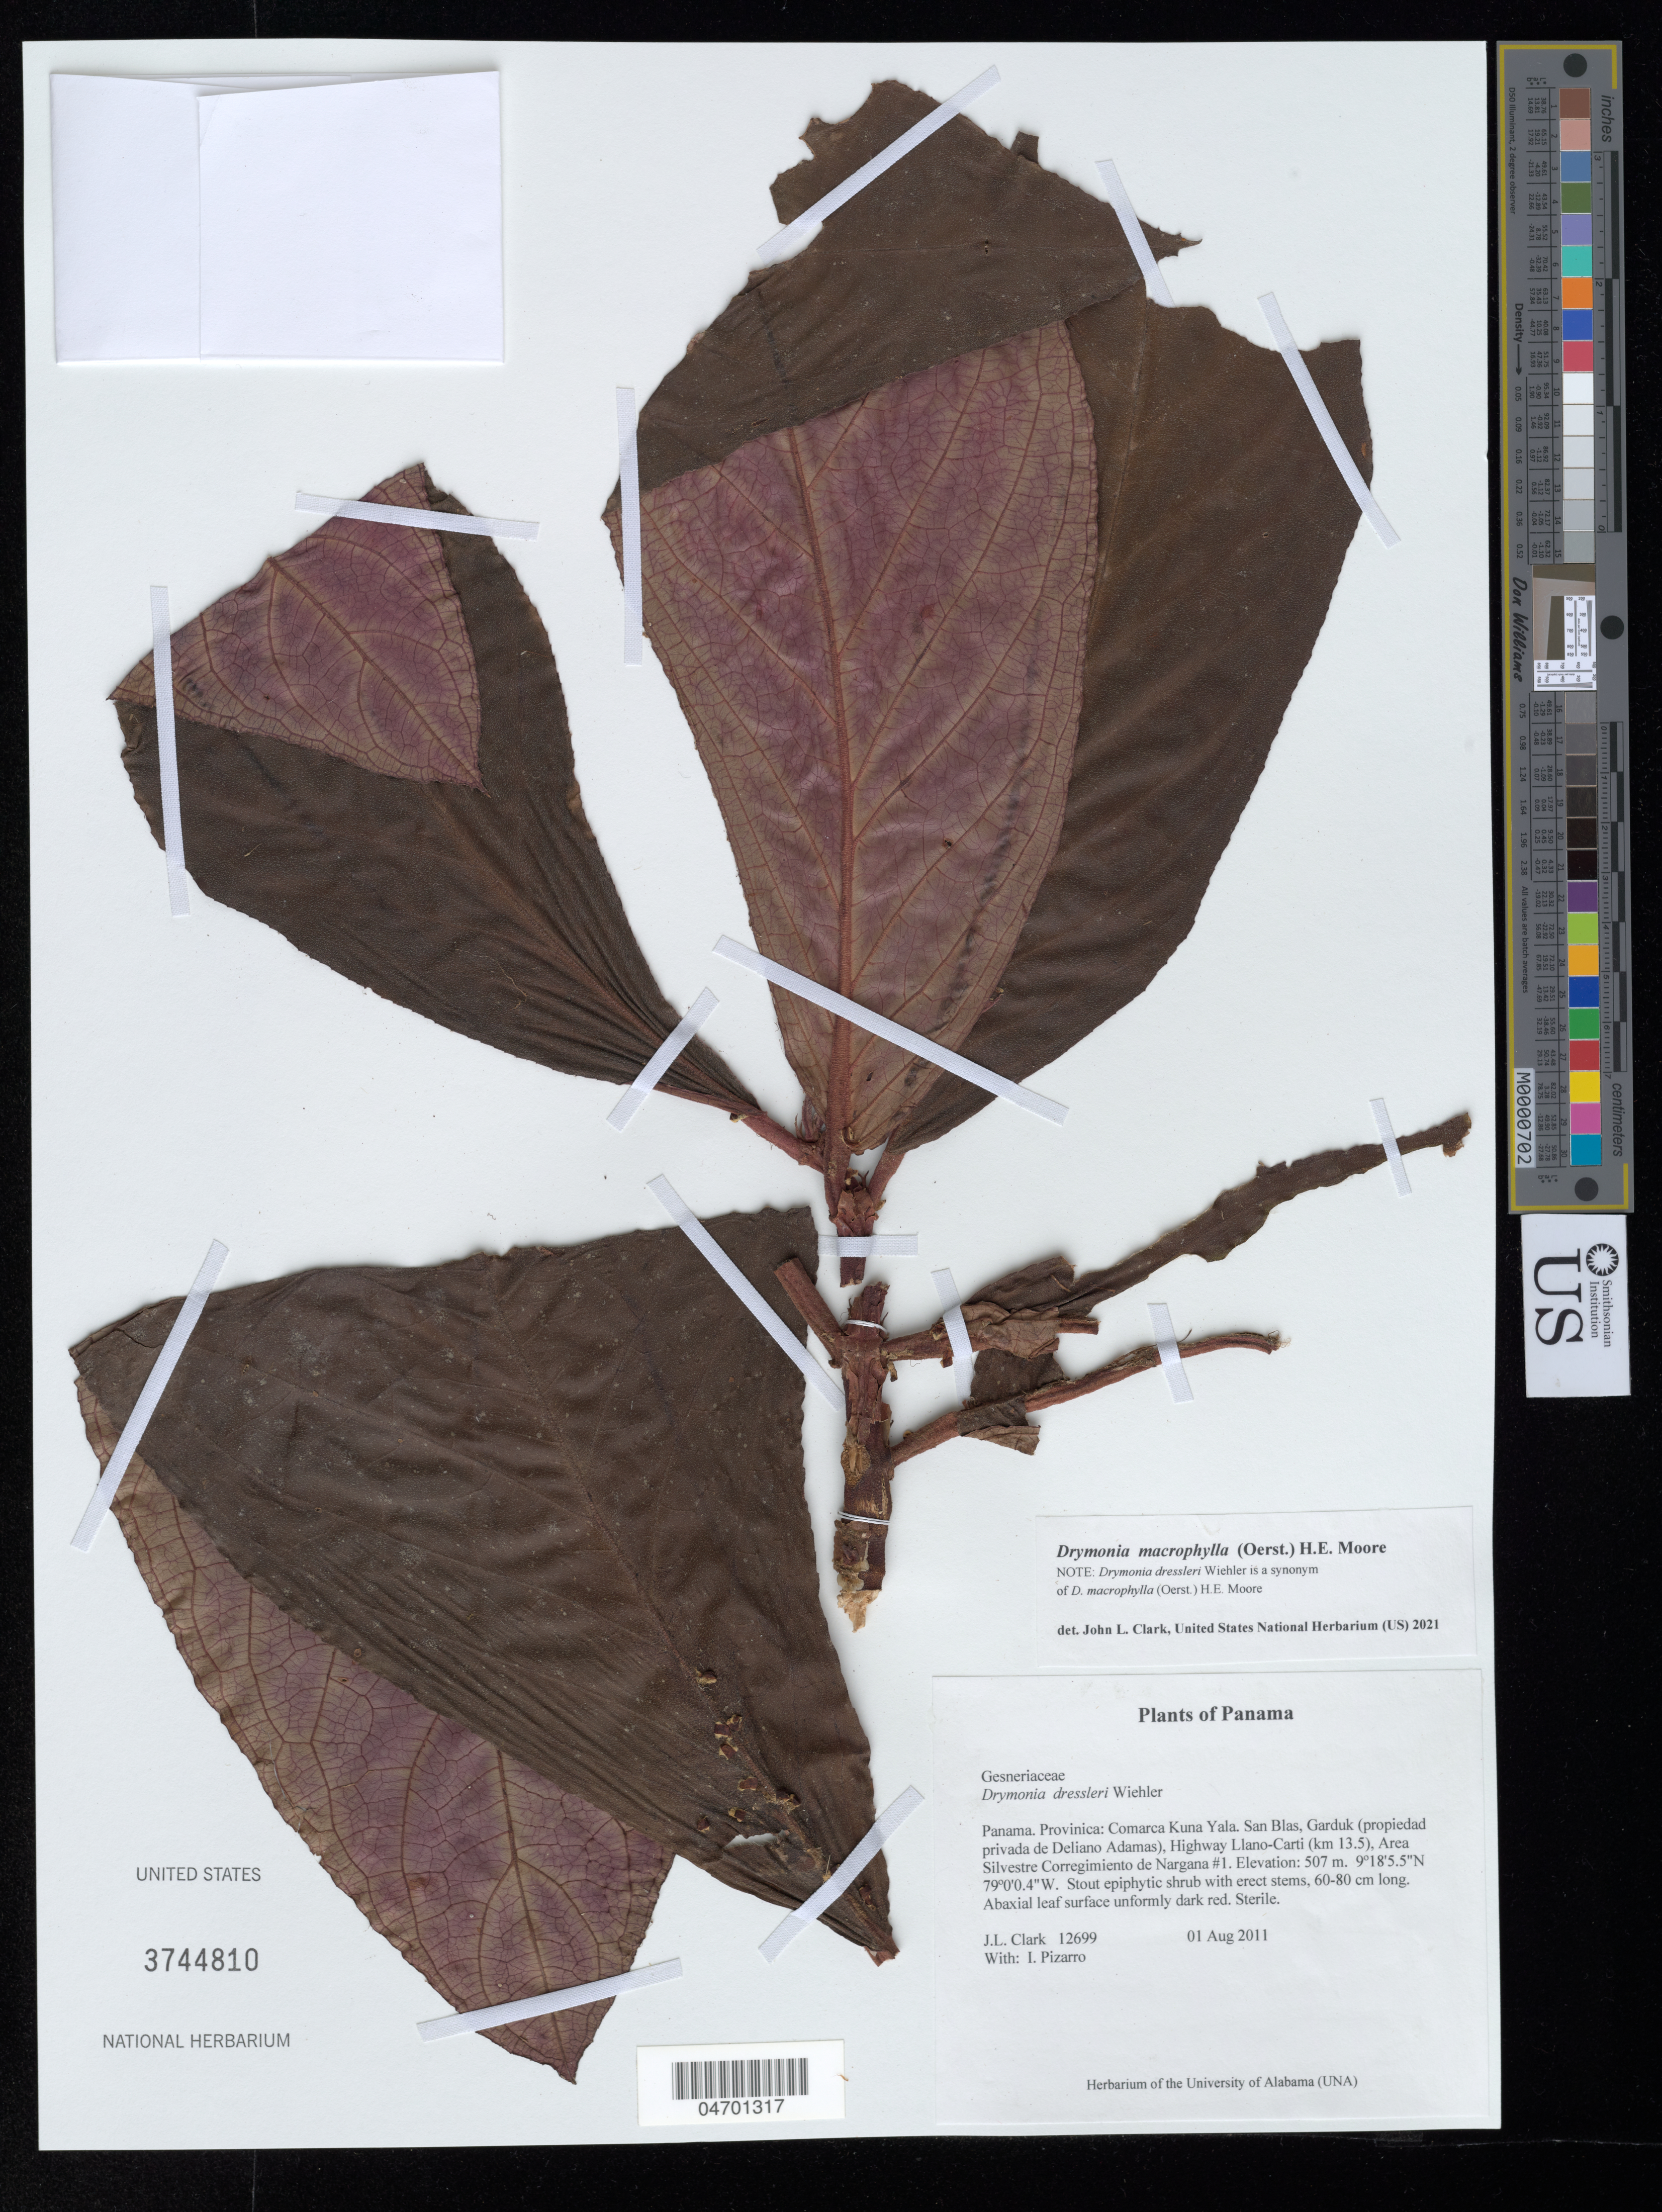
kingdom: Plantae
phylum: Tracheophyta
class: Magnoliopsida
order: Lamiales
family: Gesneriaceae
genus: Drymonia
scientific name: Drymonia microphylla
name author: Wiehler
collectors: J. L. Clark & I. Pizarro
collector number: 12699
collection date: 2011-08-01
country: Panama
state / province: Kuna Yala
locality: Provincia: Comarca Kuna Yala. San Blas, Garduk (propiedad privada de Deliano Adamas), Highway Llano-Carti (km 13.5), Area Silvestre Corregimiento de Nargana #1.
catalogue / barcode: US 3744810